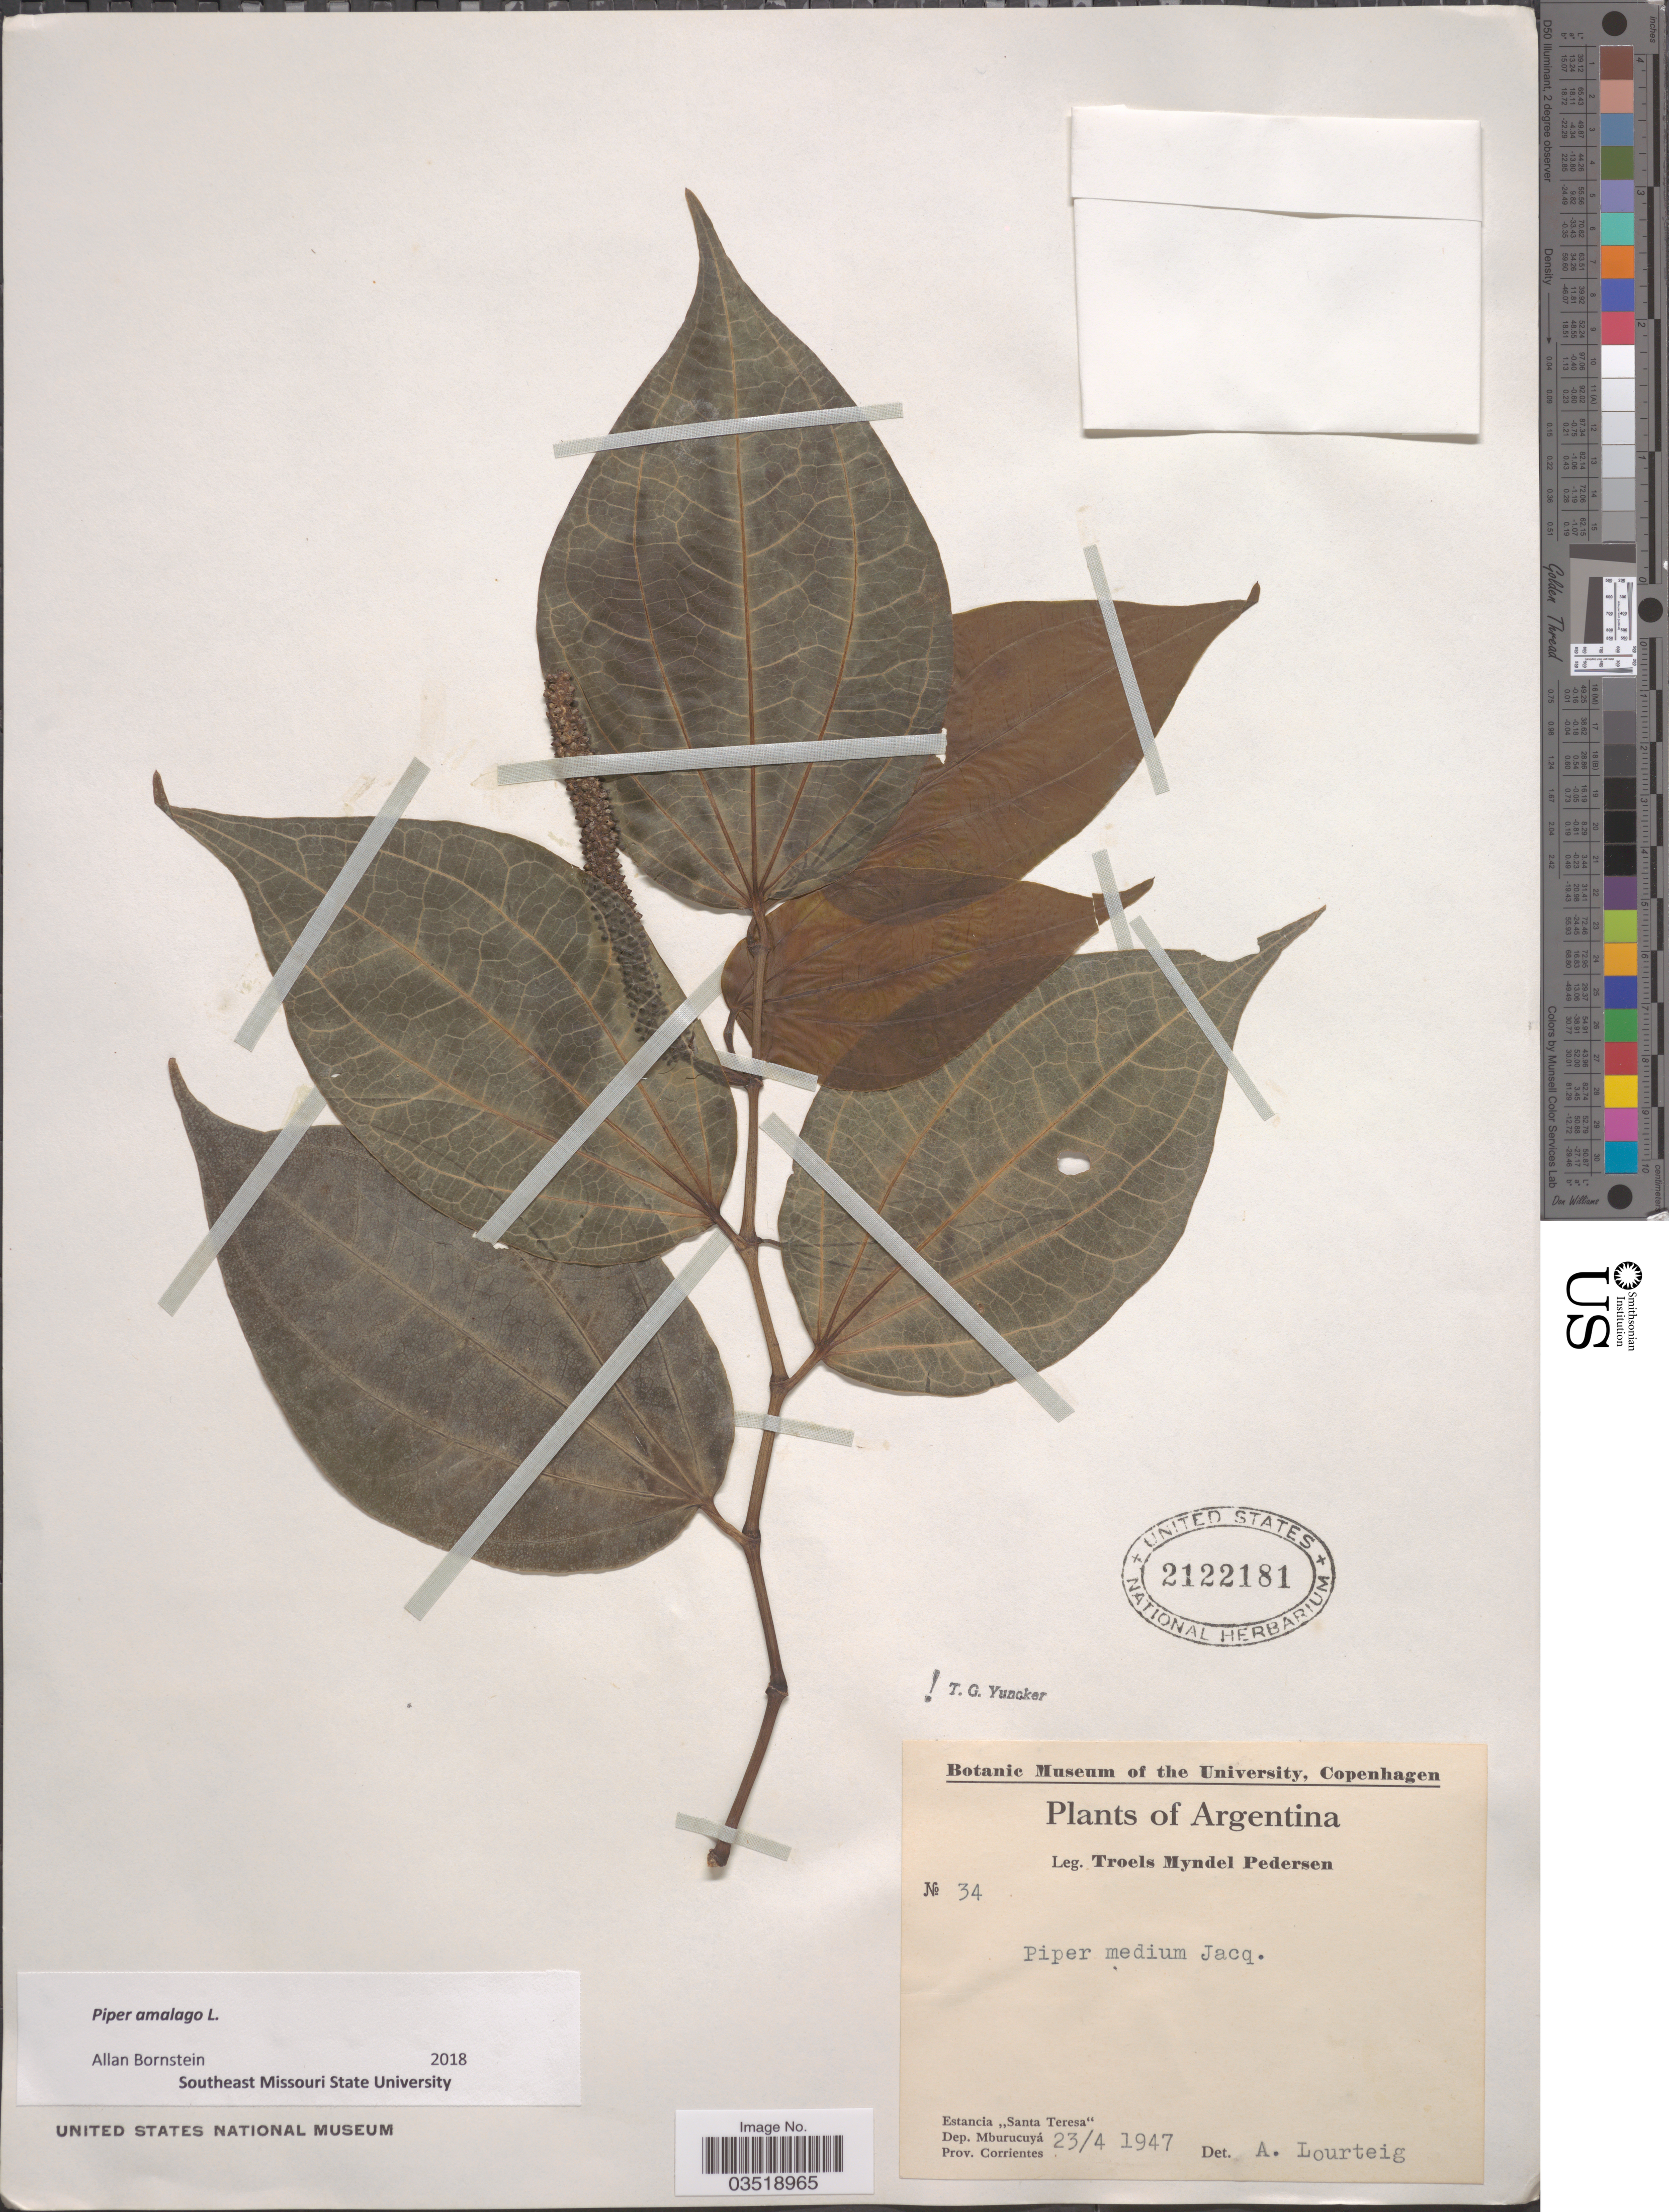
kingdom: Plantae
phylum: Tracheophyta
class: Magnoliopsida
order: Piperales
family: Piperaceae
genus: Piper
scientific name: Piper amalago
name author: L.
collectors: T. Pederson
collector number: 34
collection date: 1947-04-23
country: Argentina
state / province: Corrientes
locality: Estancia "Santa Teresa" Dep. Mburucuyá.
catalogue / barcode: US 2122181